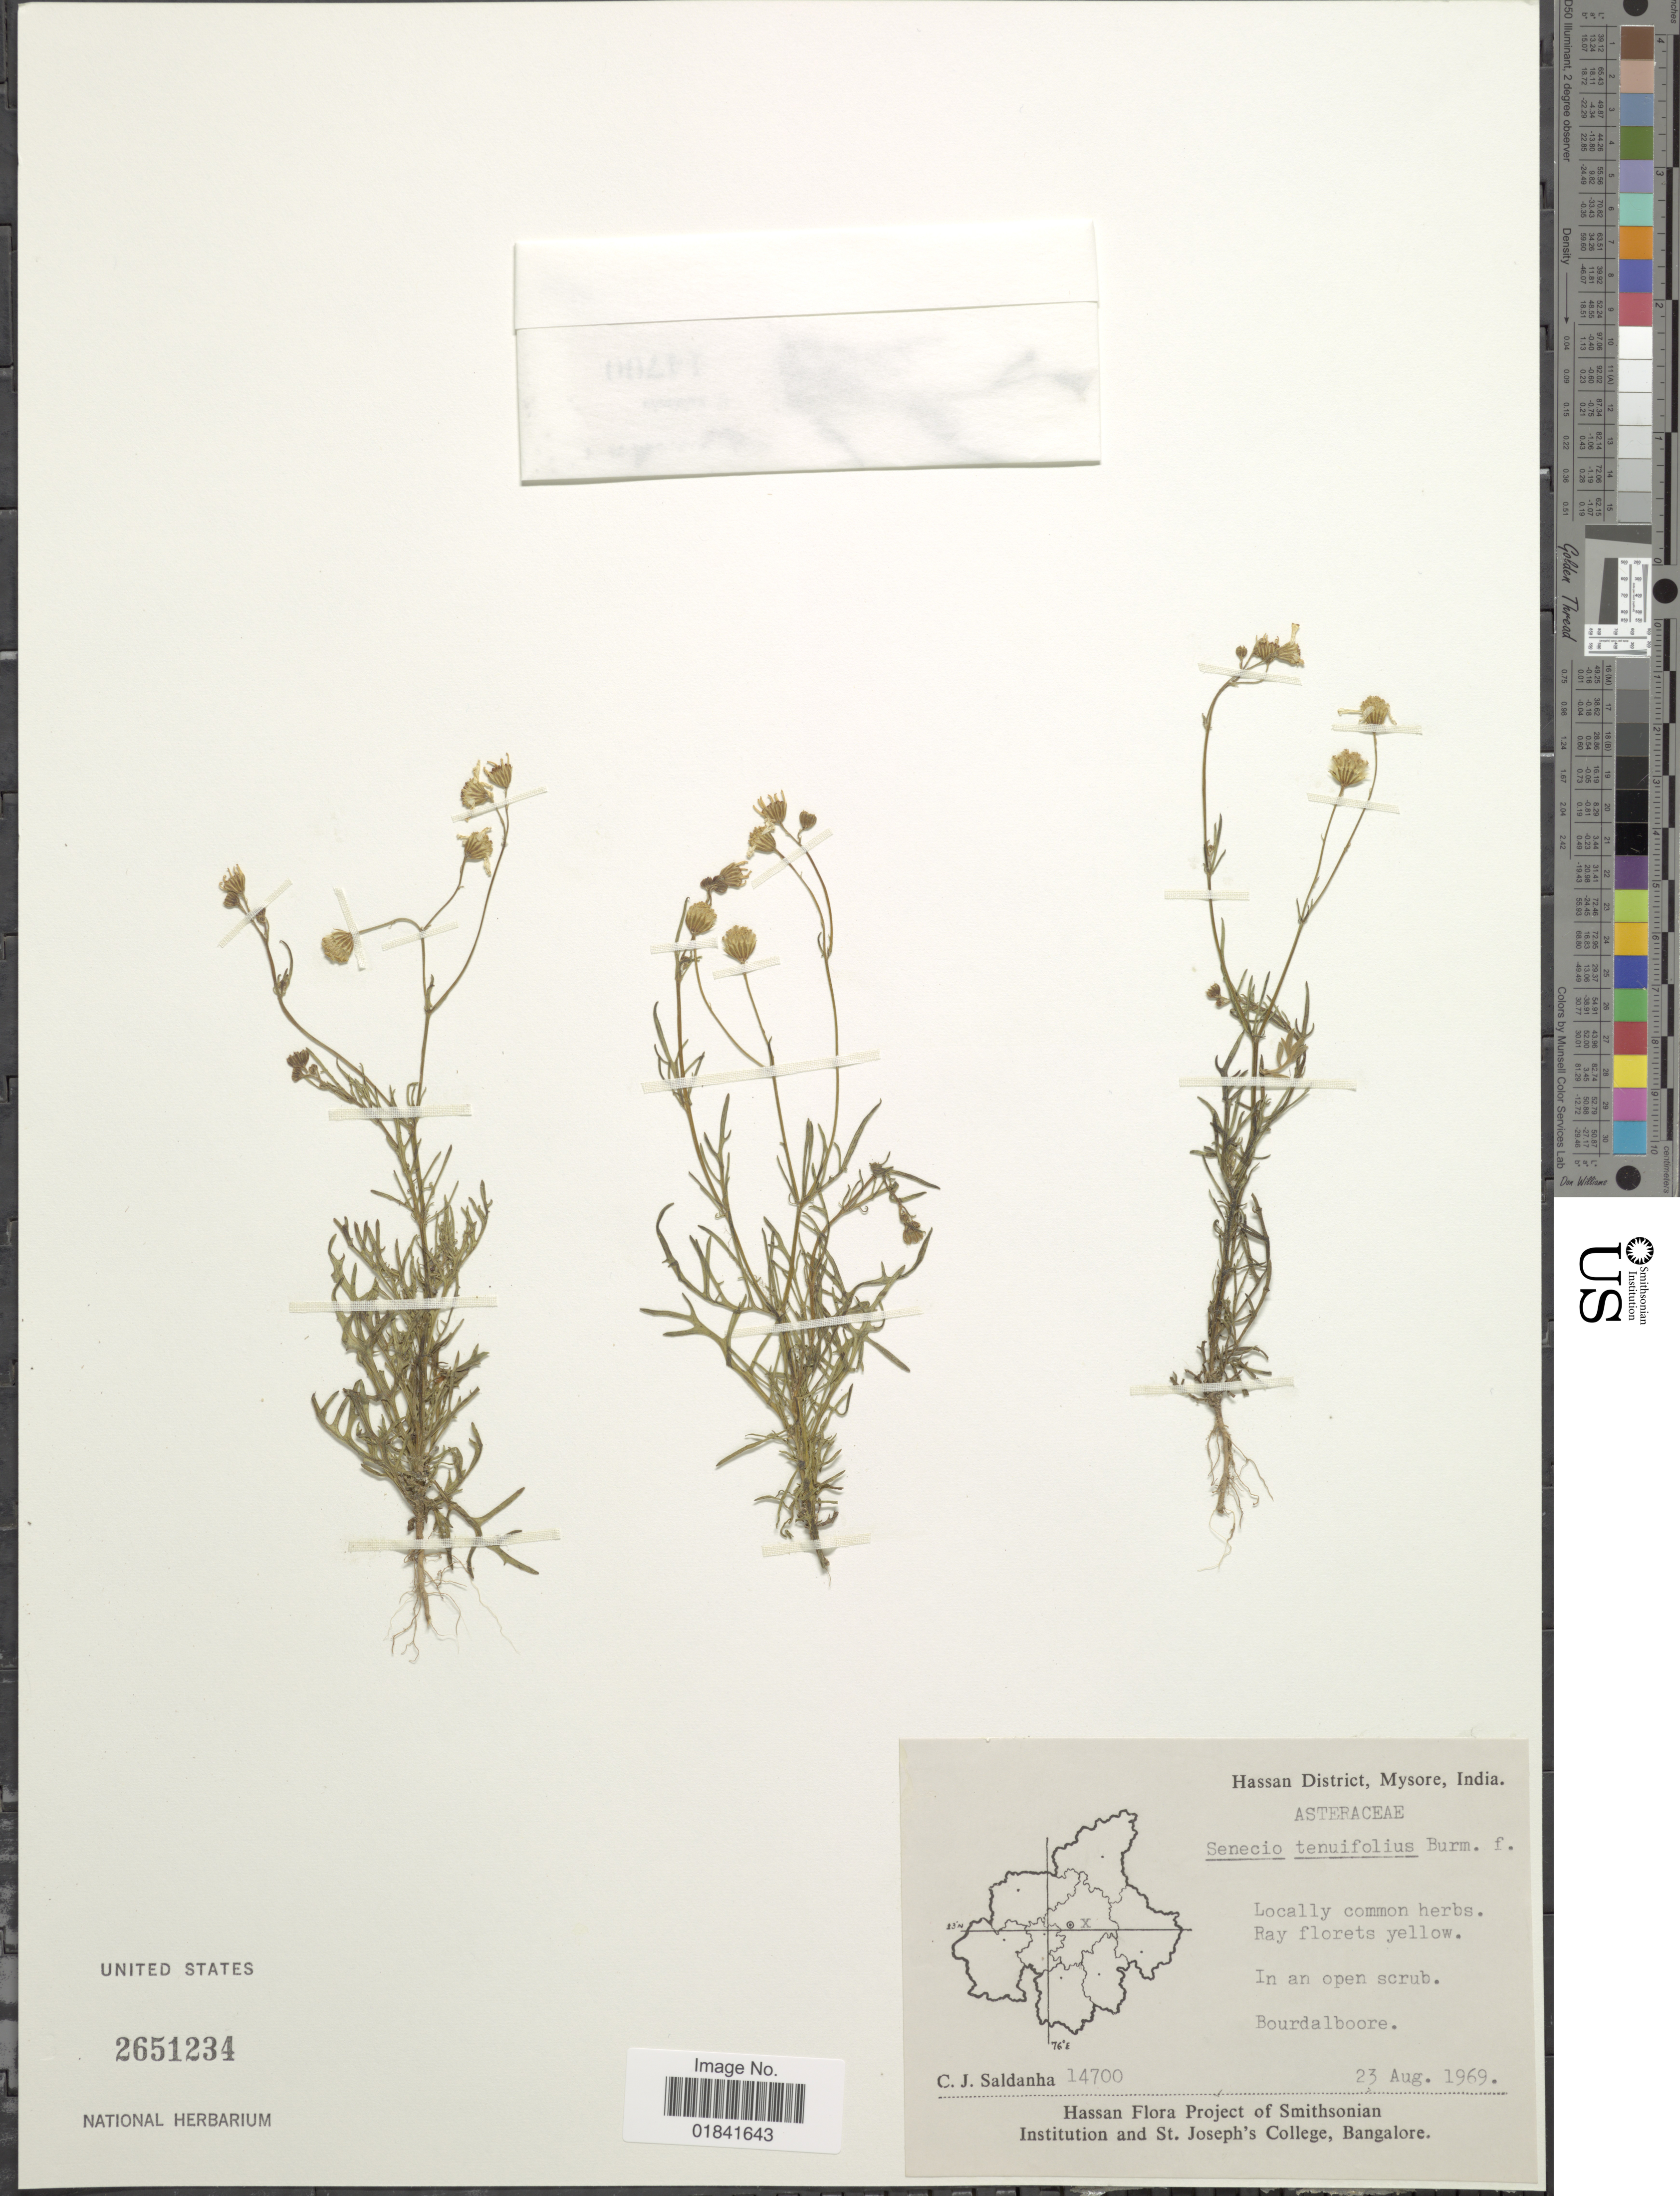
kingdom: Plantae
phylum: Tracheophyta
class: Magnoliopsida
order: Asterales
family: Asteraceae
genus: Senecio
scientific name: Senecio tenuifolius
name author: Burm. f.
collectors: C. J. Saldanha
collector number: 14700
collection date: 1969-08-23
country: India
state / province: Karnataka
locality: Hassan District, Mysore, Bourdalboore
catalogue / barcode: US 2651234